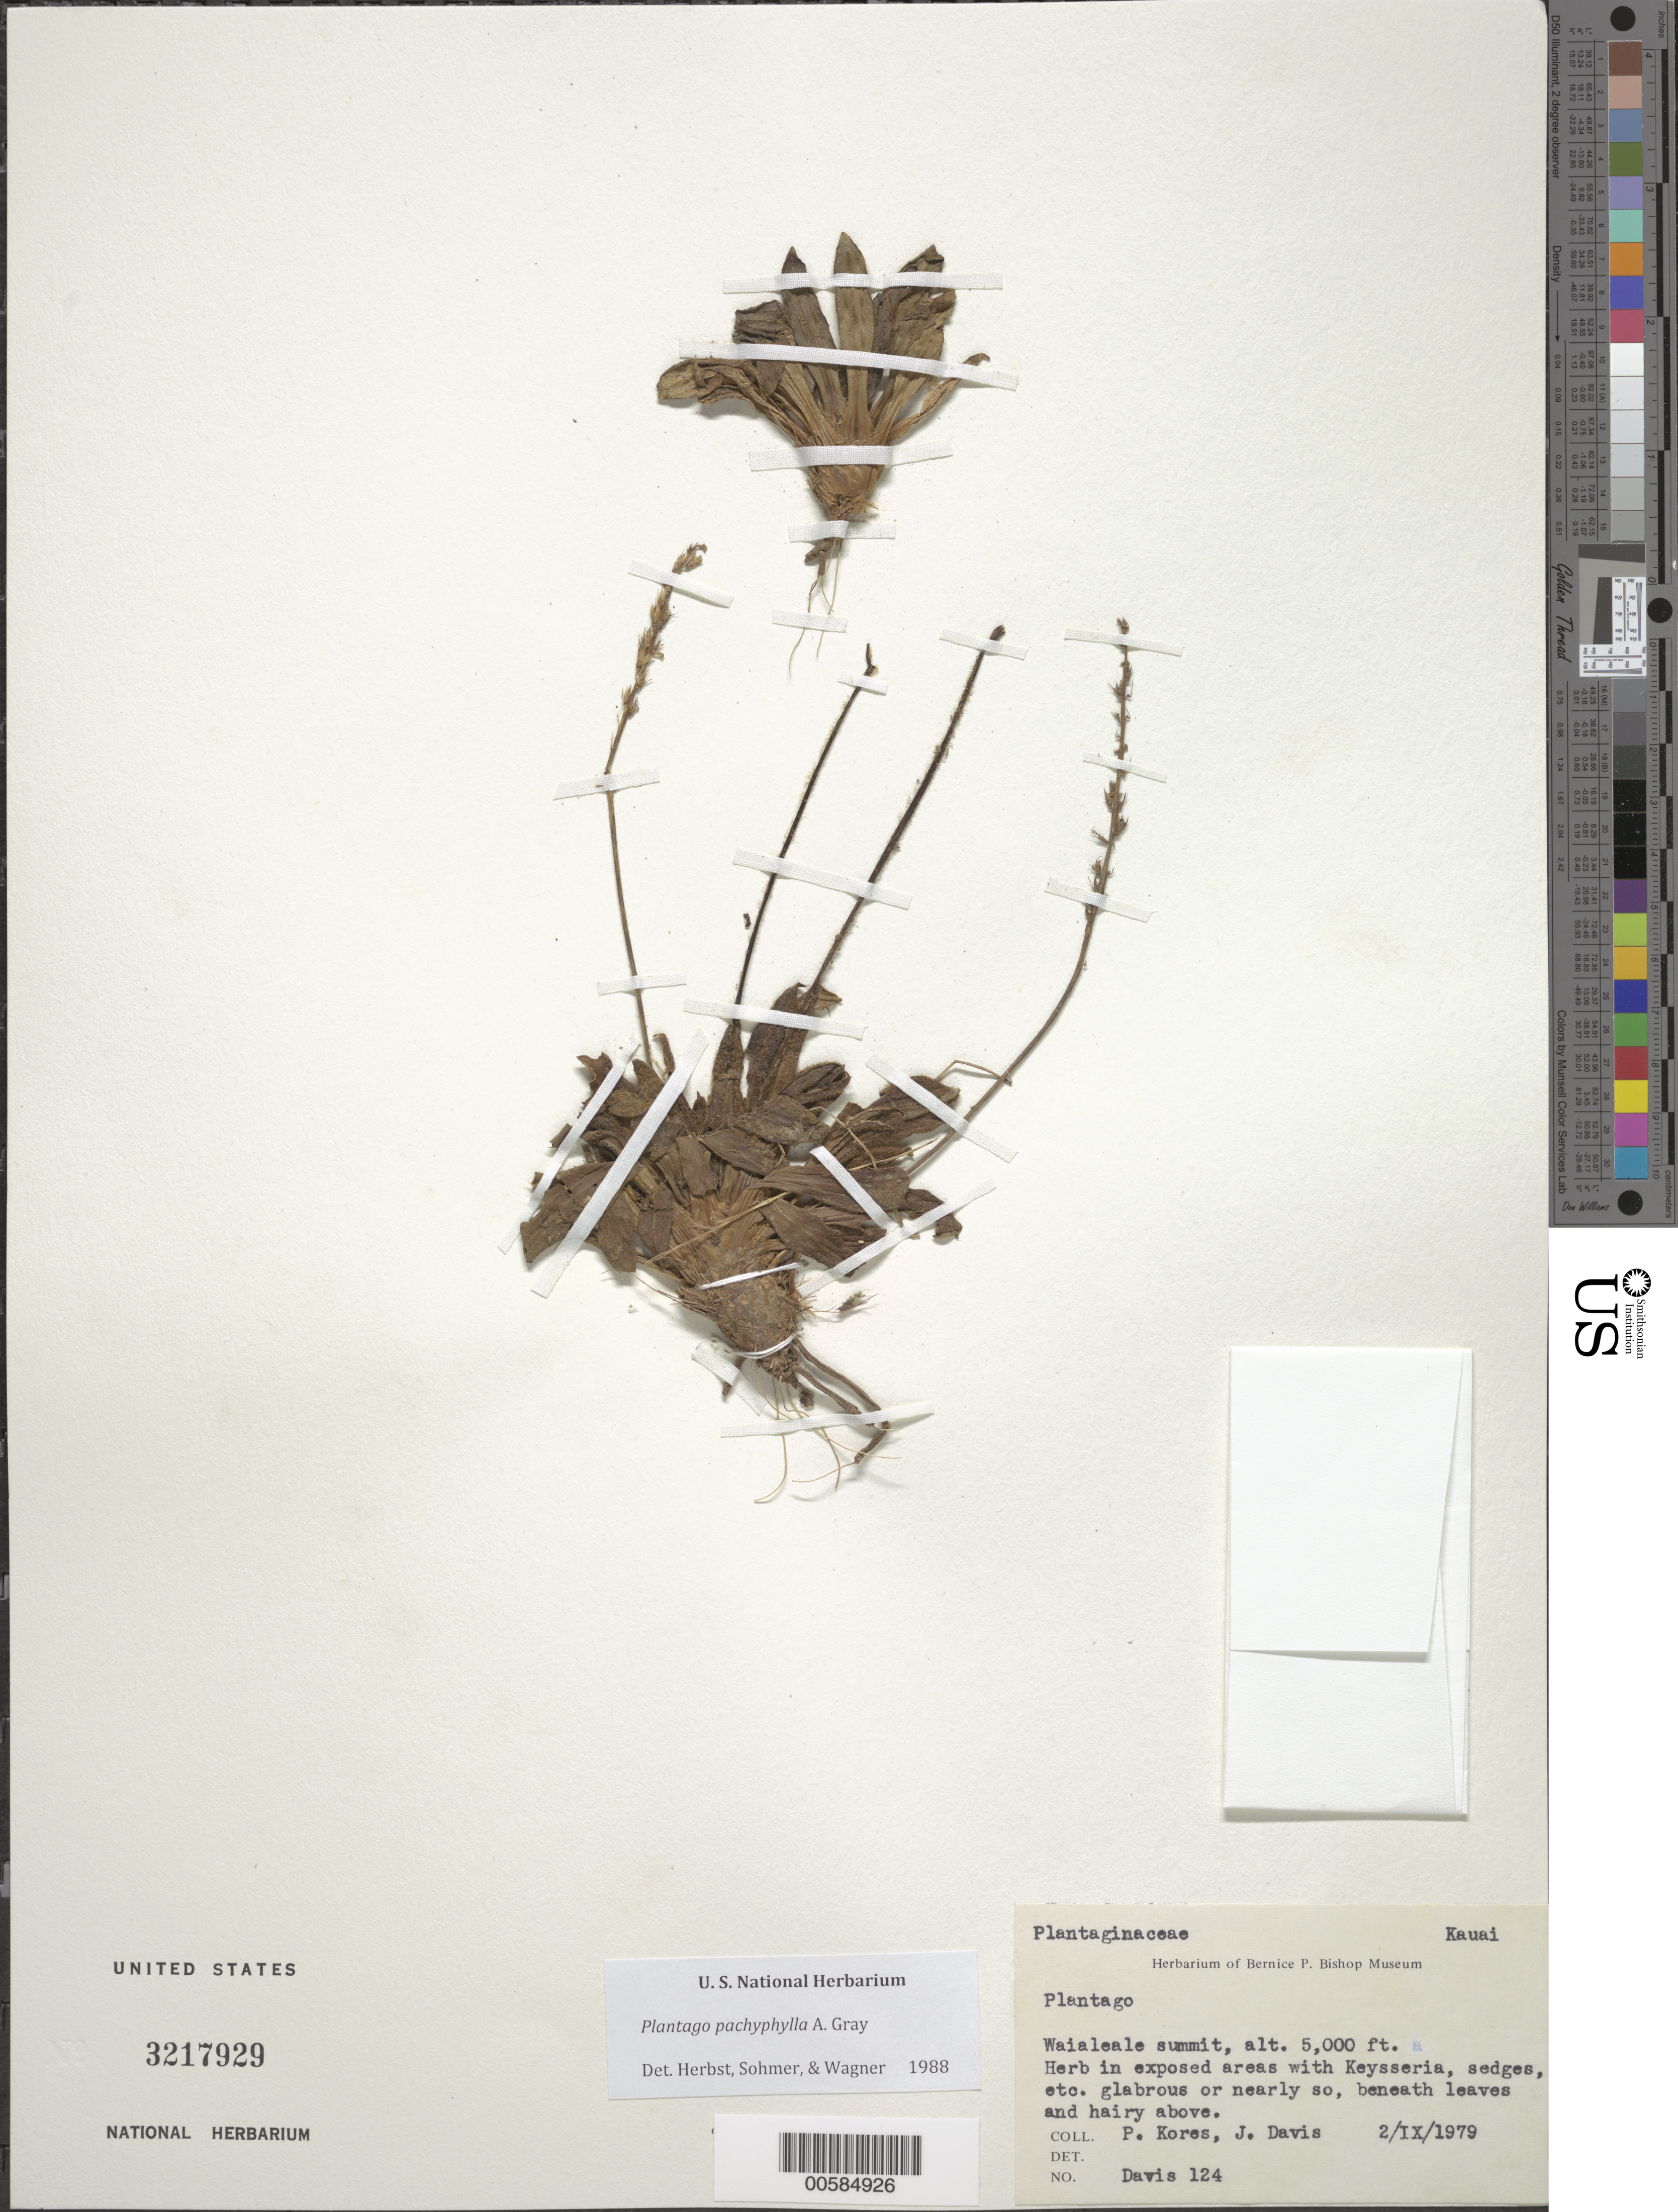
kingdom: Plantae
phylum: Tracheophyta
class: Magnoliopsida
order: Lamiales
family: Plantaginaceae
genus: Plantago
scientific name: Plantago pachyphylla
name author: A. Gray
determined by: Herbst, D. R.; Sohmer, S. H.; Wagner, W. L.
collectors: P. Kores & J. Davis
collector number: Davis 124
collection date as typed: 2 Sep 1979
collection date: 1979-09-02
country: United States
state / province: Hawaii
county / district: Kauai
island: Kaua'i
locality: Waialeale summit.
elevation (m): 1524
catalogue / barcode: US 3217929